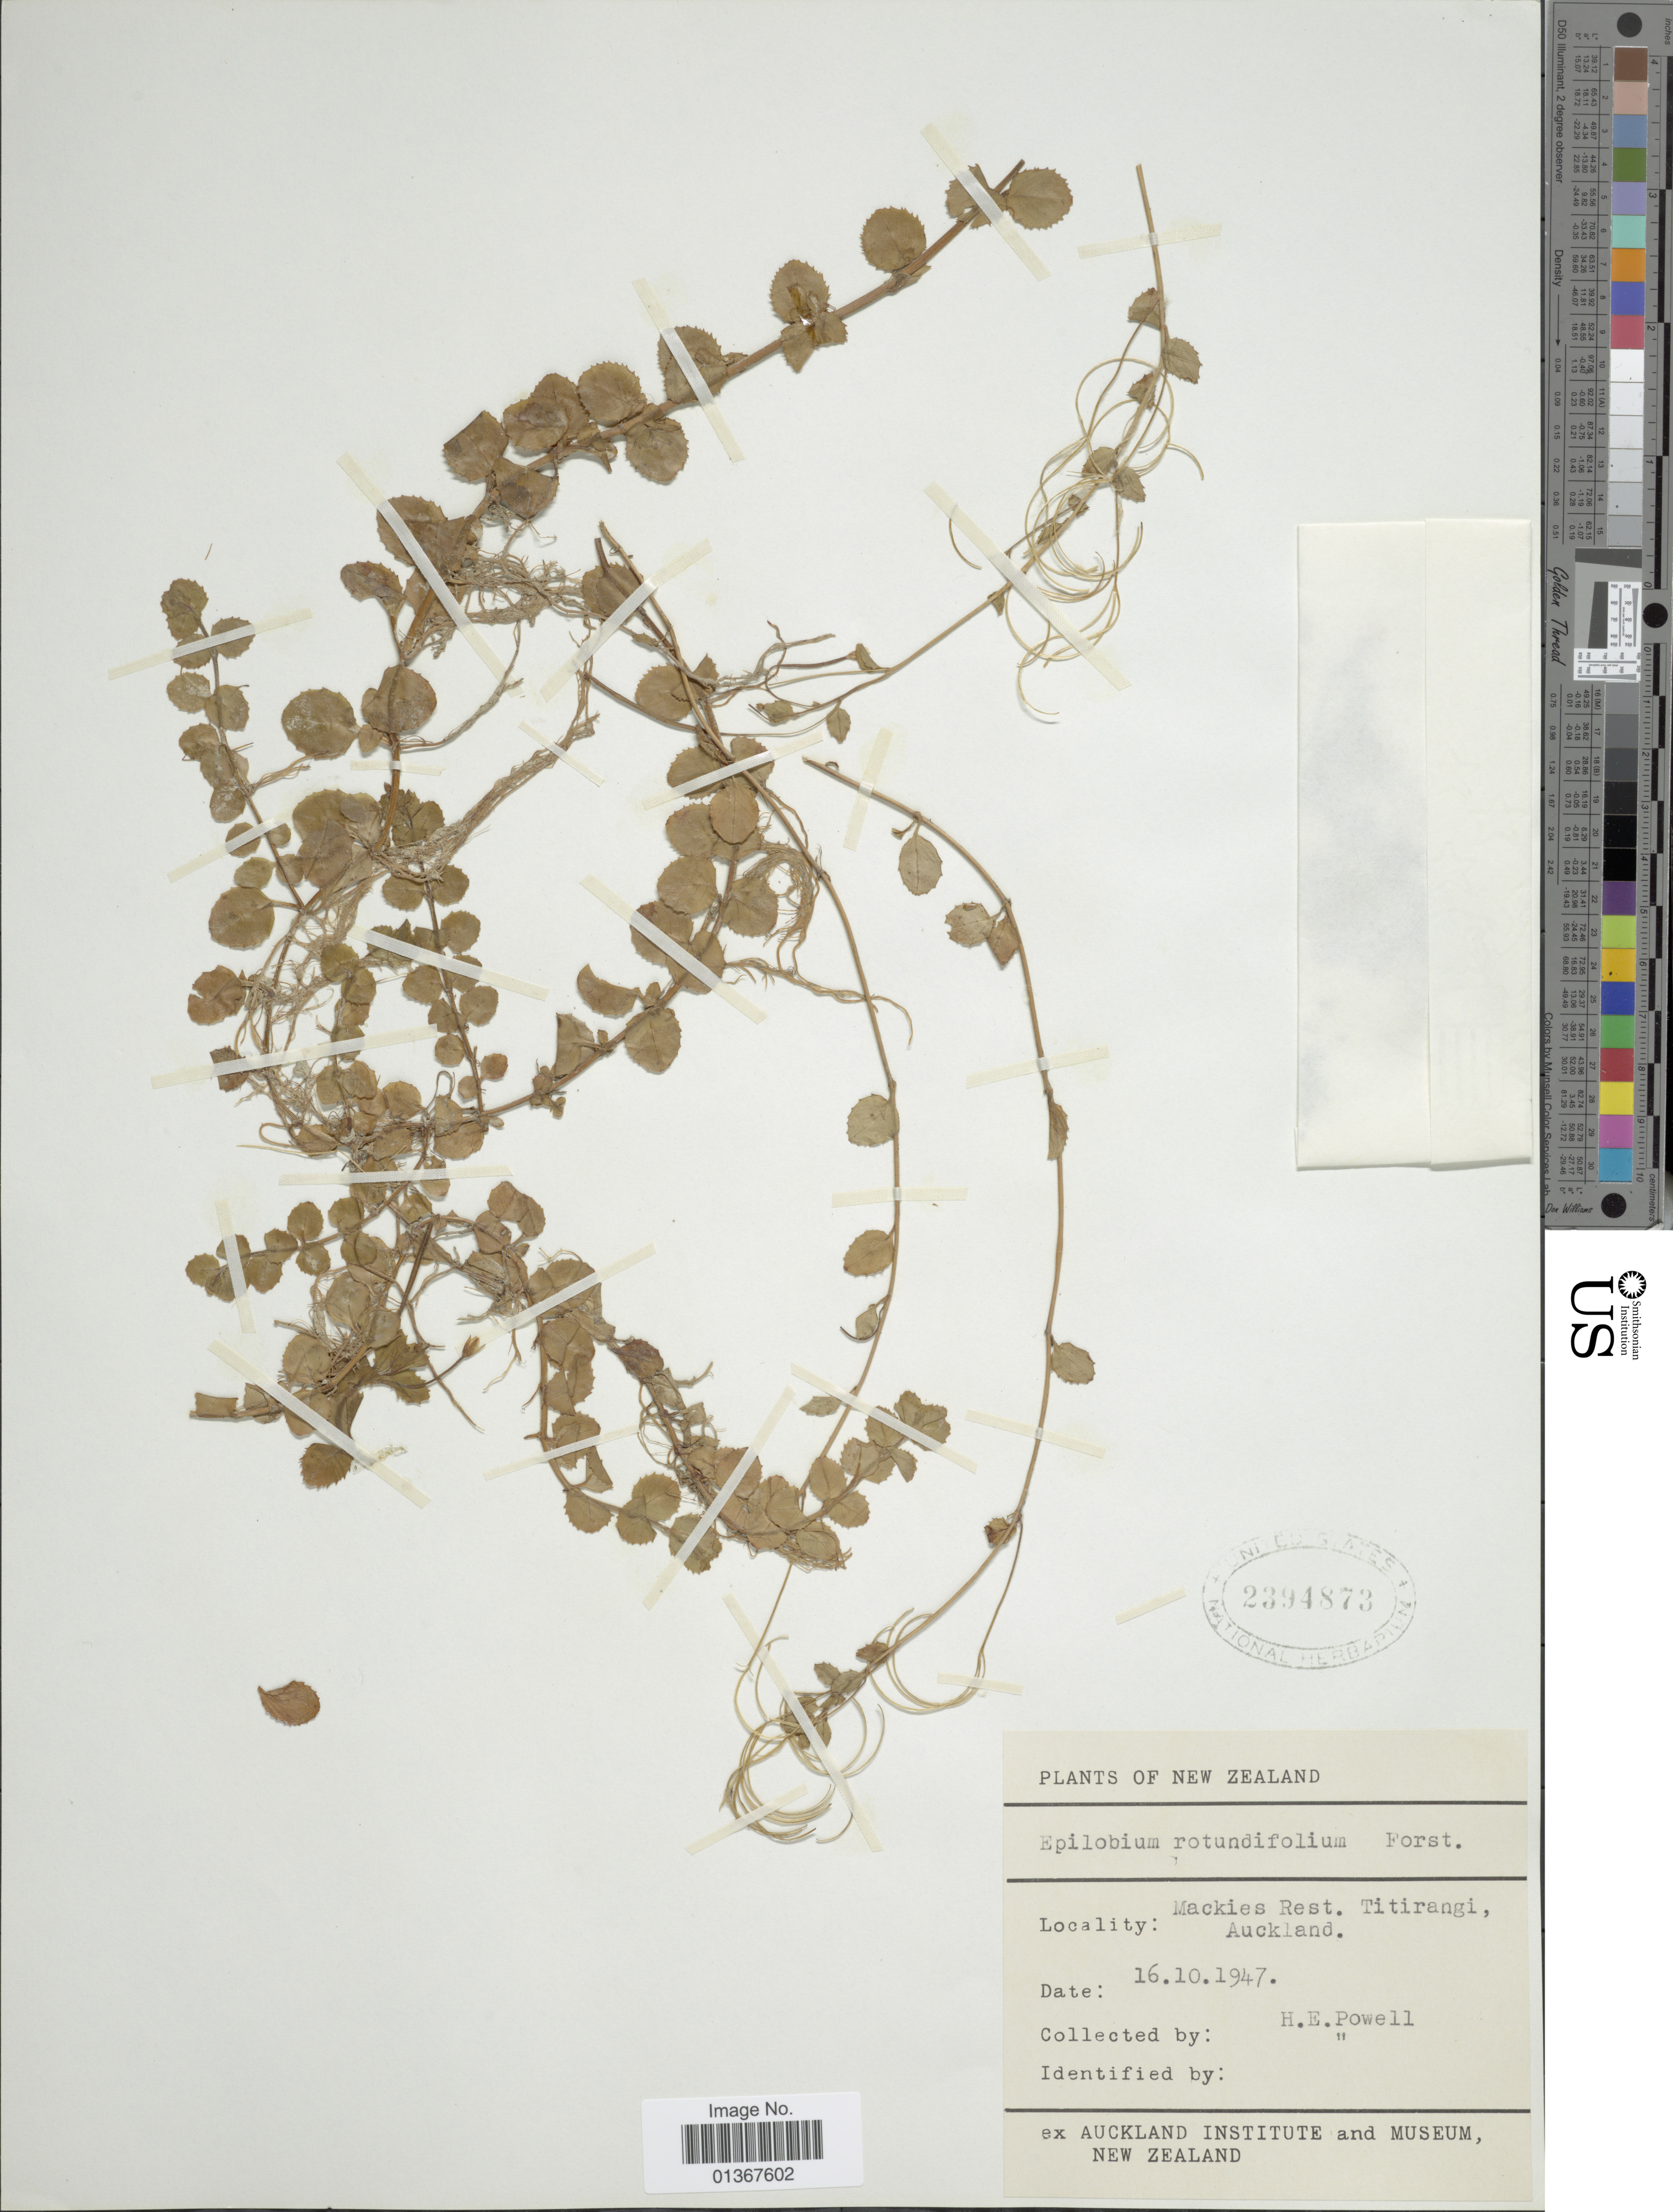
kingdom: Plantae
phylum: Tracheophyta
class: Magnoliopsida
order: Myrtales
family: Onagraceae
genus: Epilobium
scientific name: Epilobium rotundifolium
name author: G. Forst.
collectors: H. Powell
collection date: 1947-10-16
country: New Zealand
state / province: Auckland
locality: Mackies Rest. Titirangi.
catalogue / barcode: US 2394873